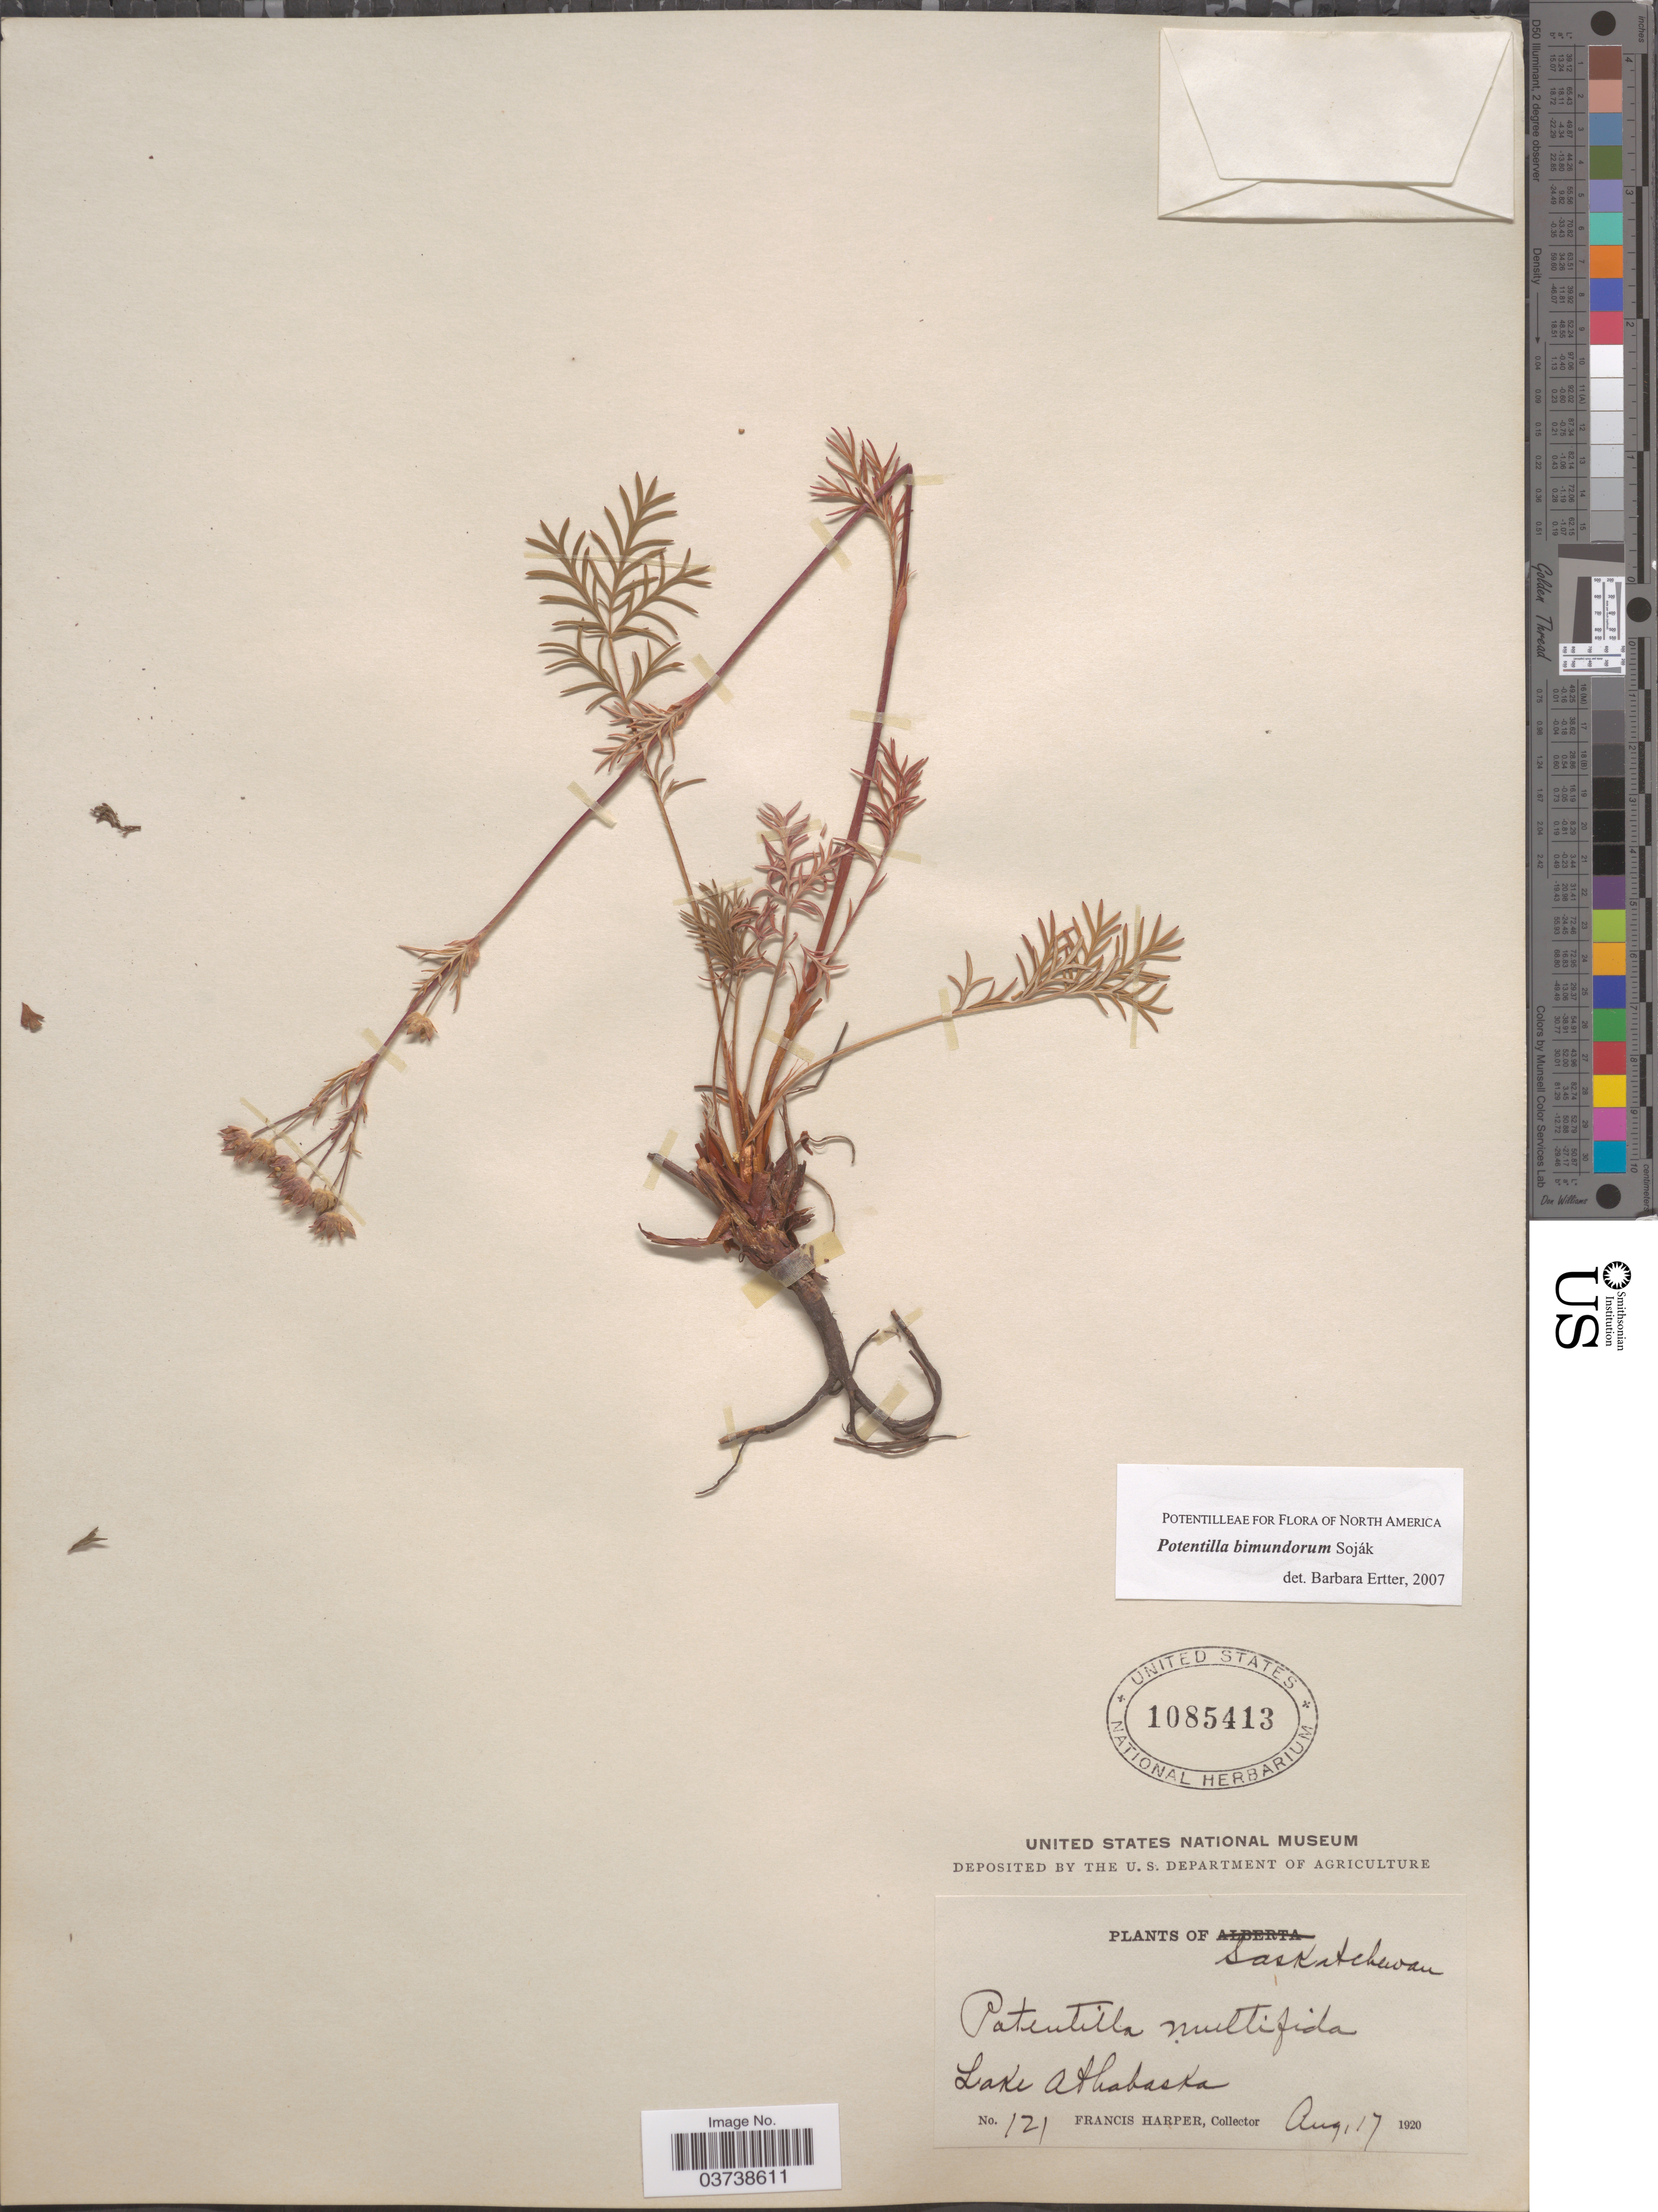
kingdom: Plantae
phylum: Tracheophyta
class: Magnoliopsida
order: Rosales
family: Rosaceae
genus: Potentilla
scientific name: Potentilla bimundorum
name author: Soják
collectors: F. Harper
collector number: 121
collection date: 1920-08-17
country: Canada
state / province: Saskatchewan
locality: Lake Athabaska.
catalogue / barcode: US 1085413